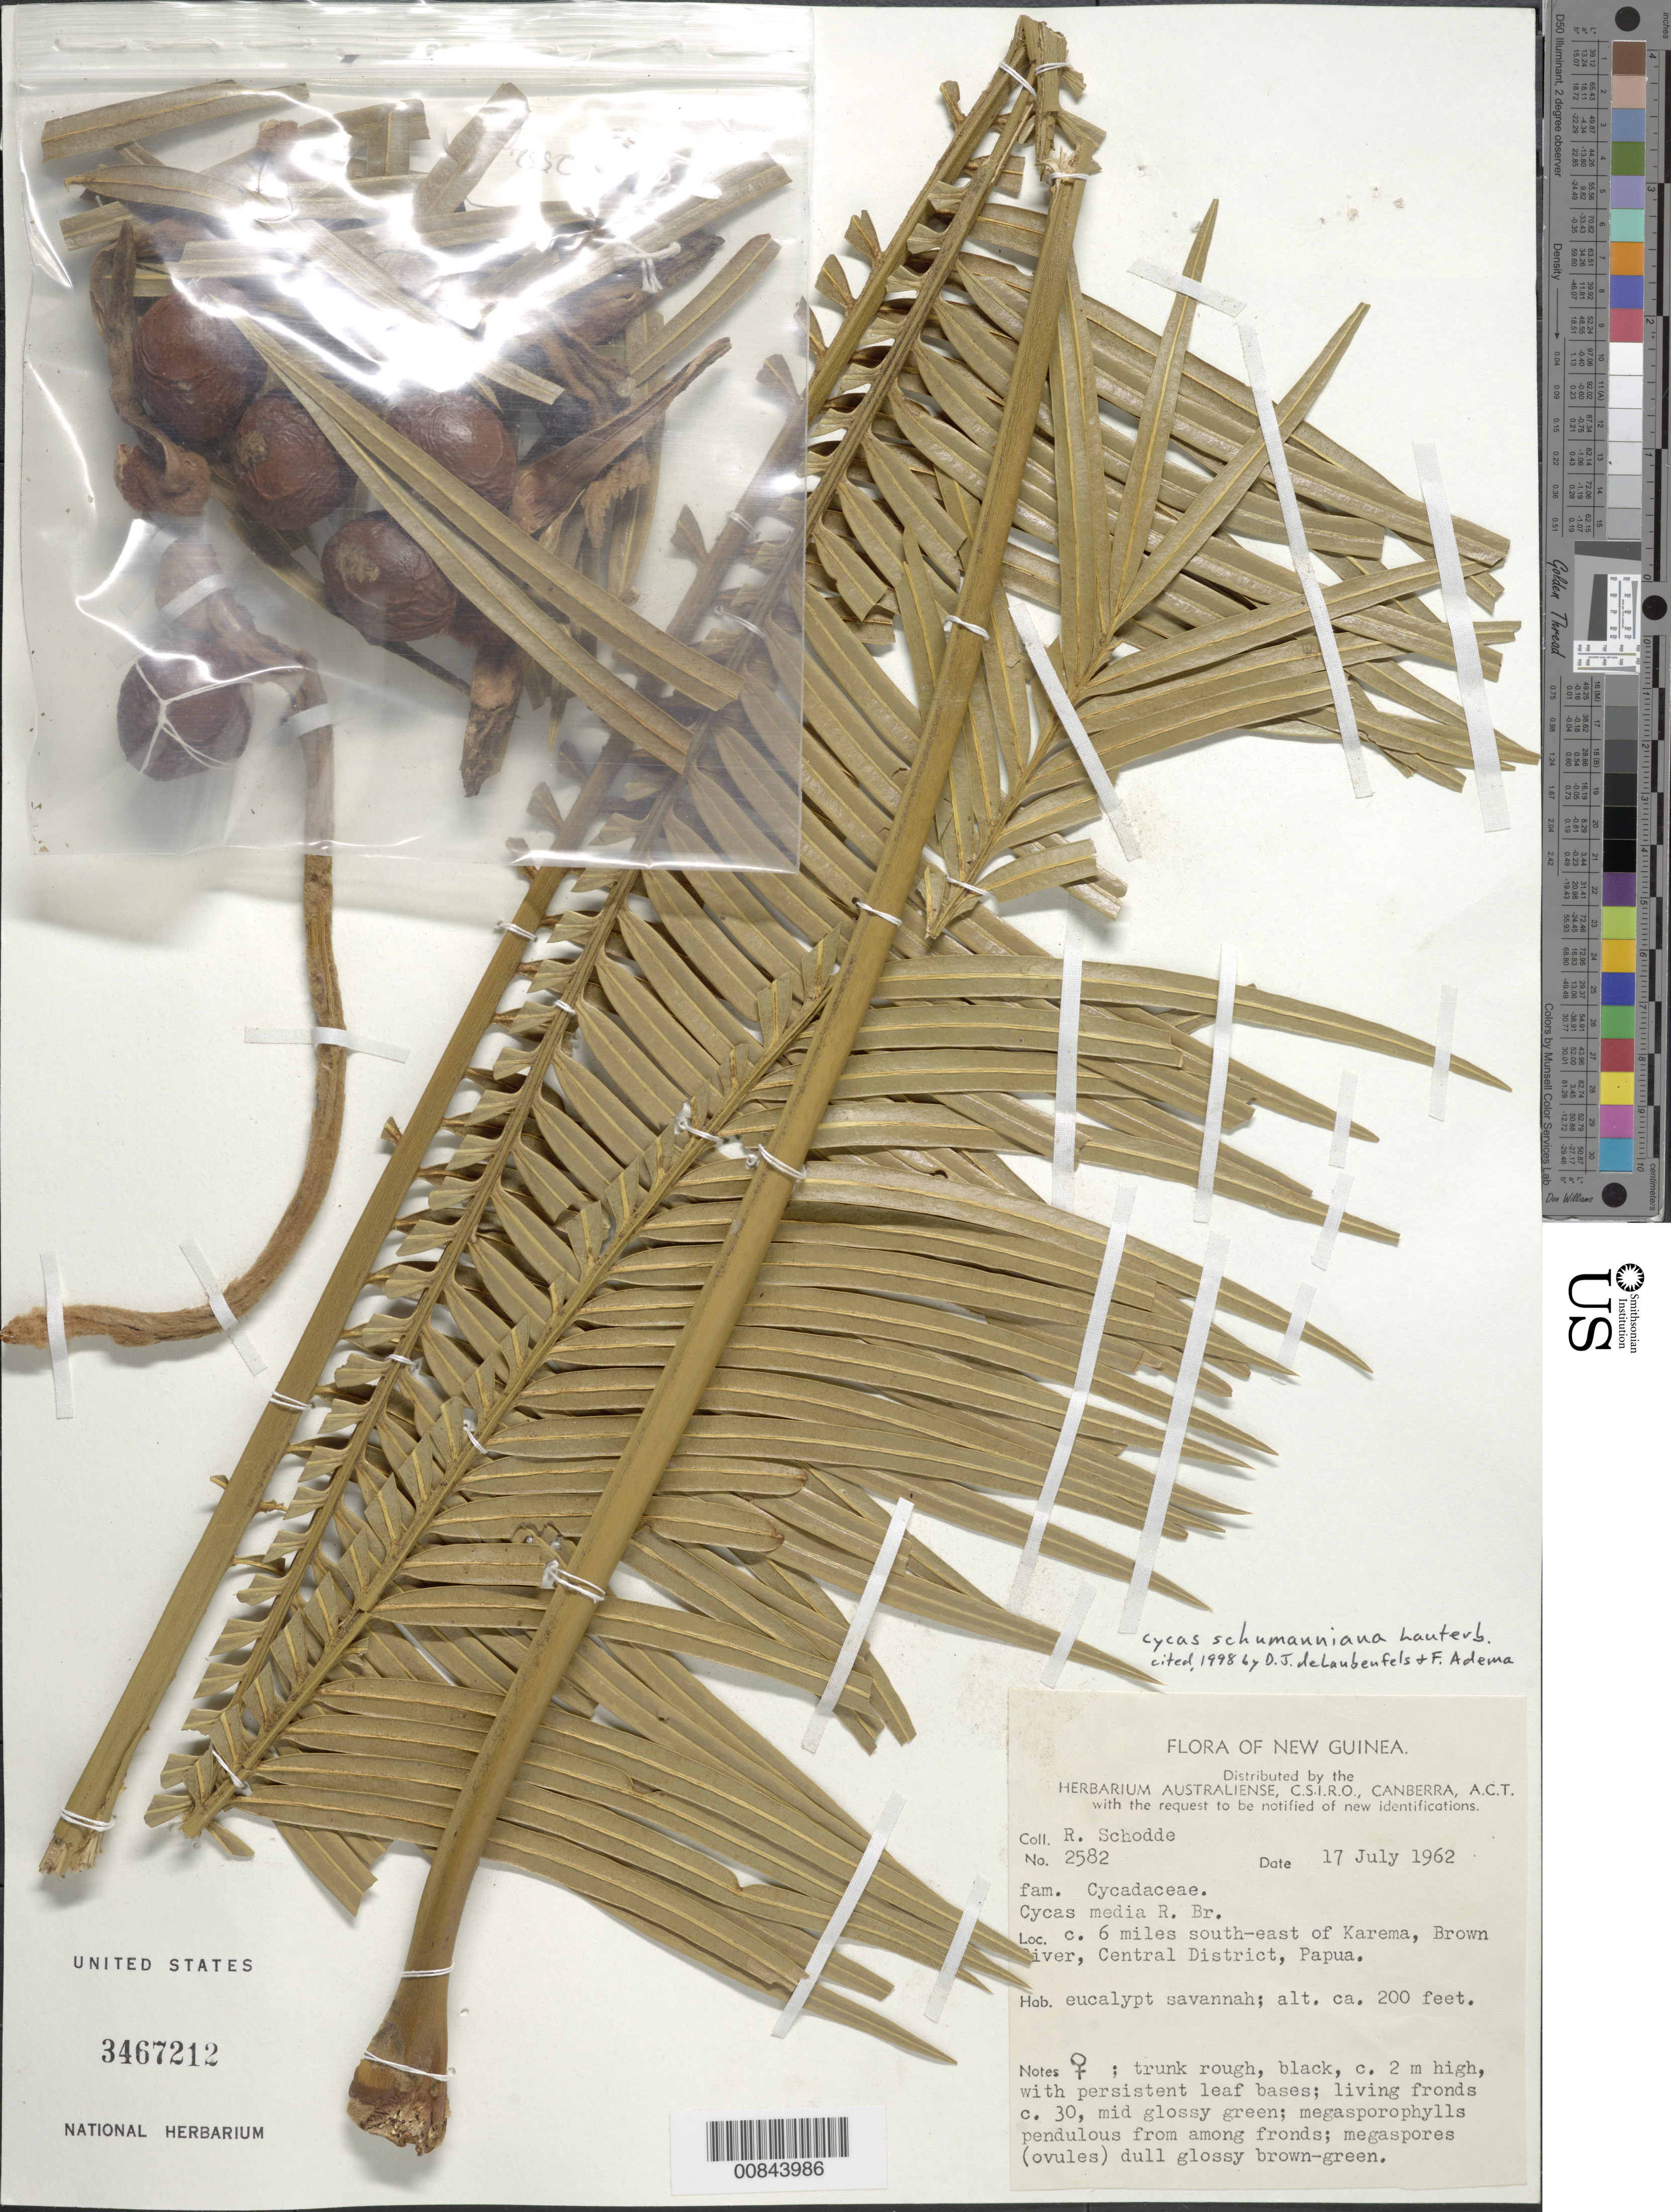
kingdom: Plantae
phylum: Tracheophyta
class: Cycadopsida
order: Cycadales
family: Cycadaceae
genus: Cycas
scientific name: Cycas schumanniana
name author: Lauterb.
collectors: R. Schodde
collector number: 2582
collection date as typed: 17 Jul 1962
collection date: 1962-07-17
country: Papua New Guinea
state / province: Central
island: New Guinea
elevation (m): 61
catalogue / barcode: US 3467212